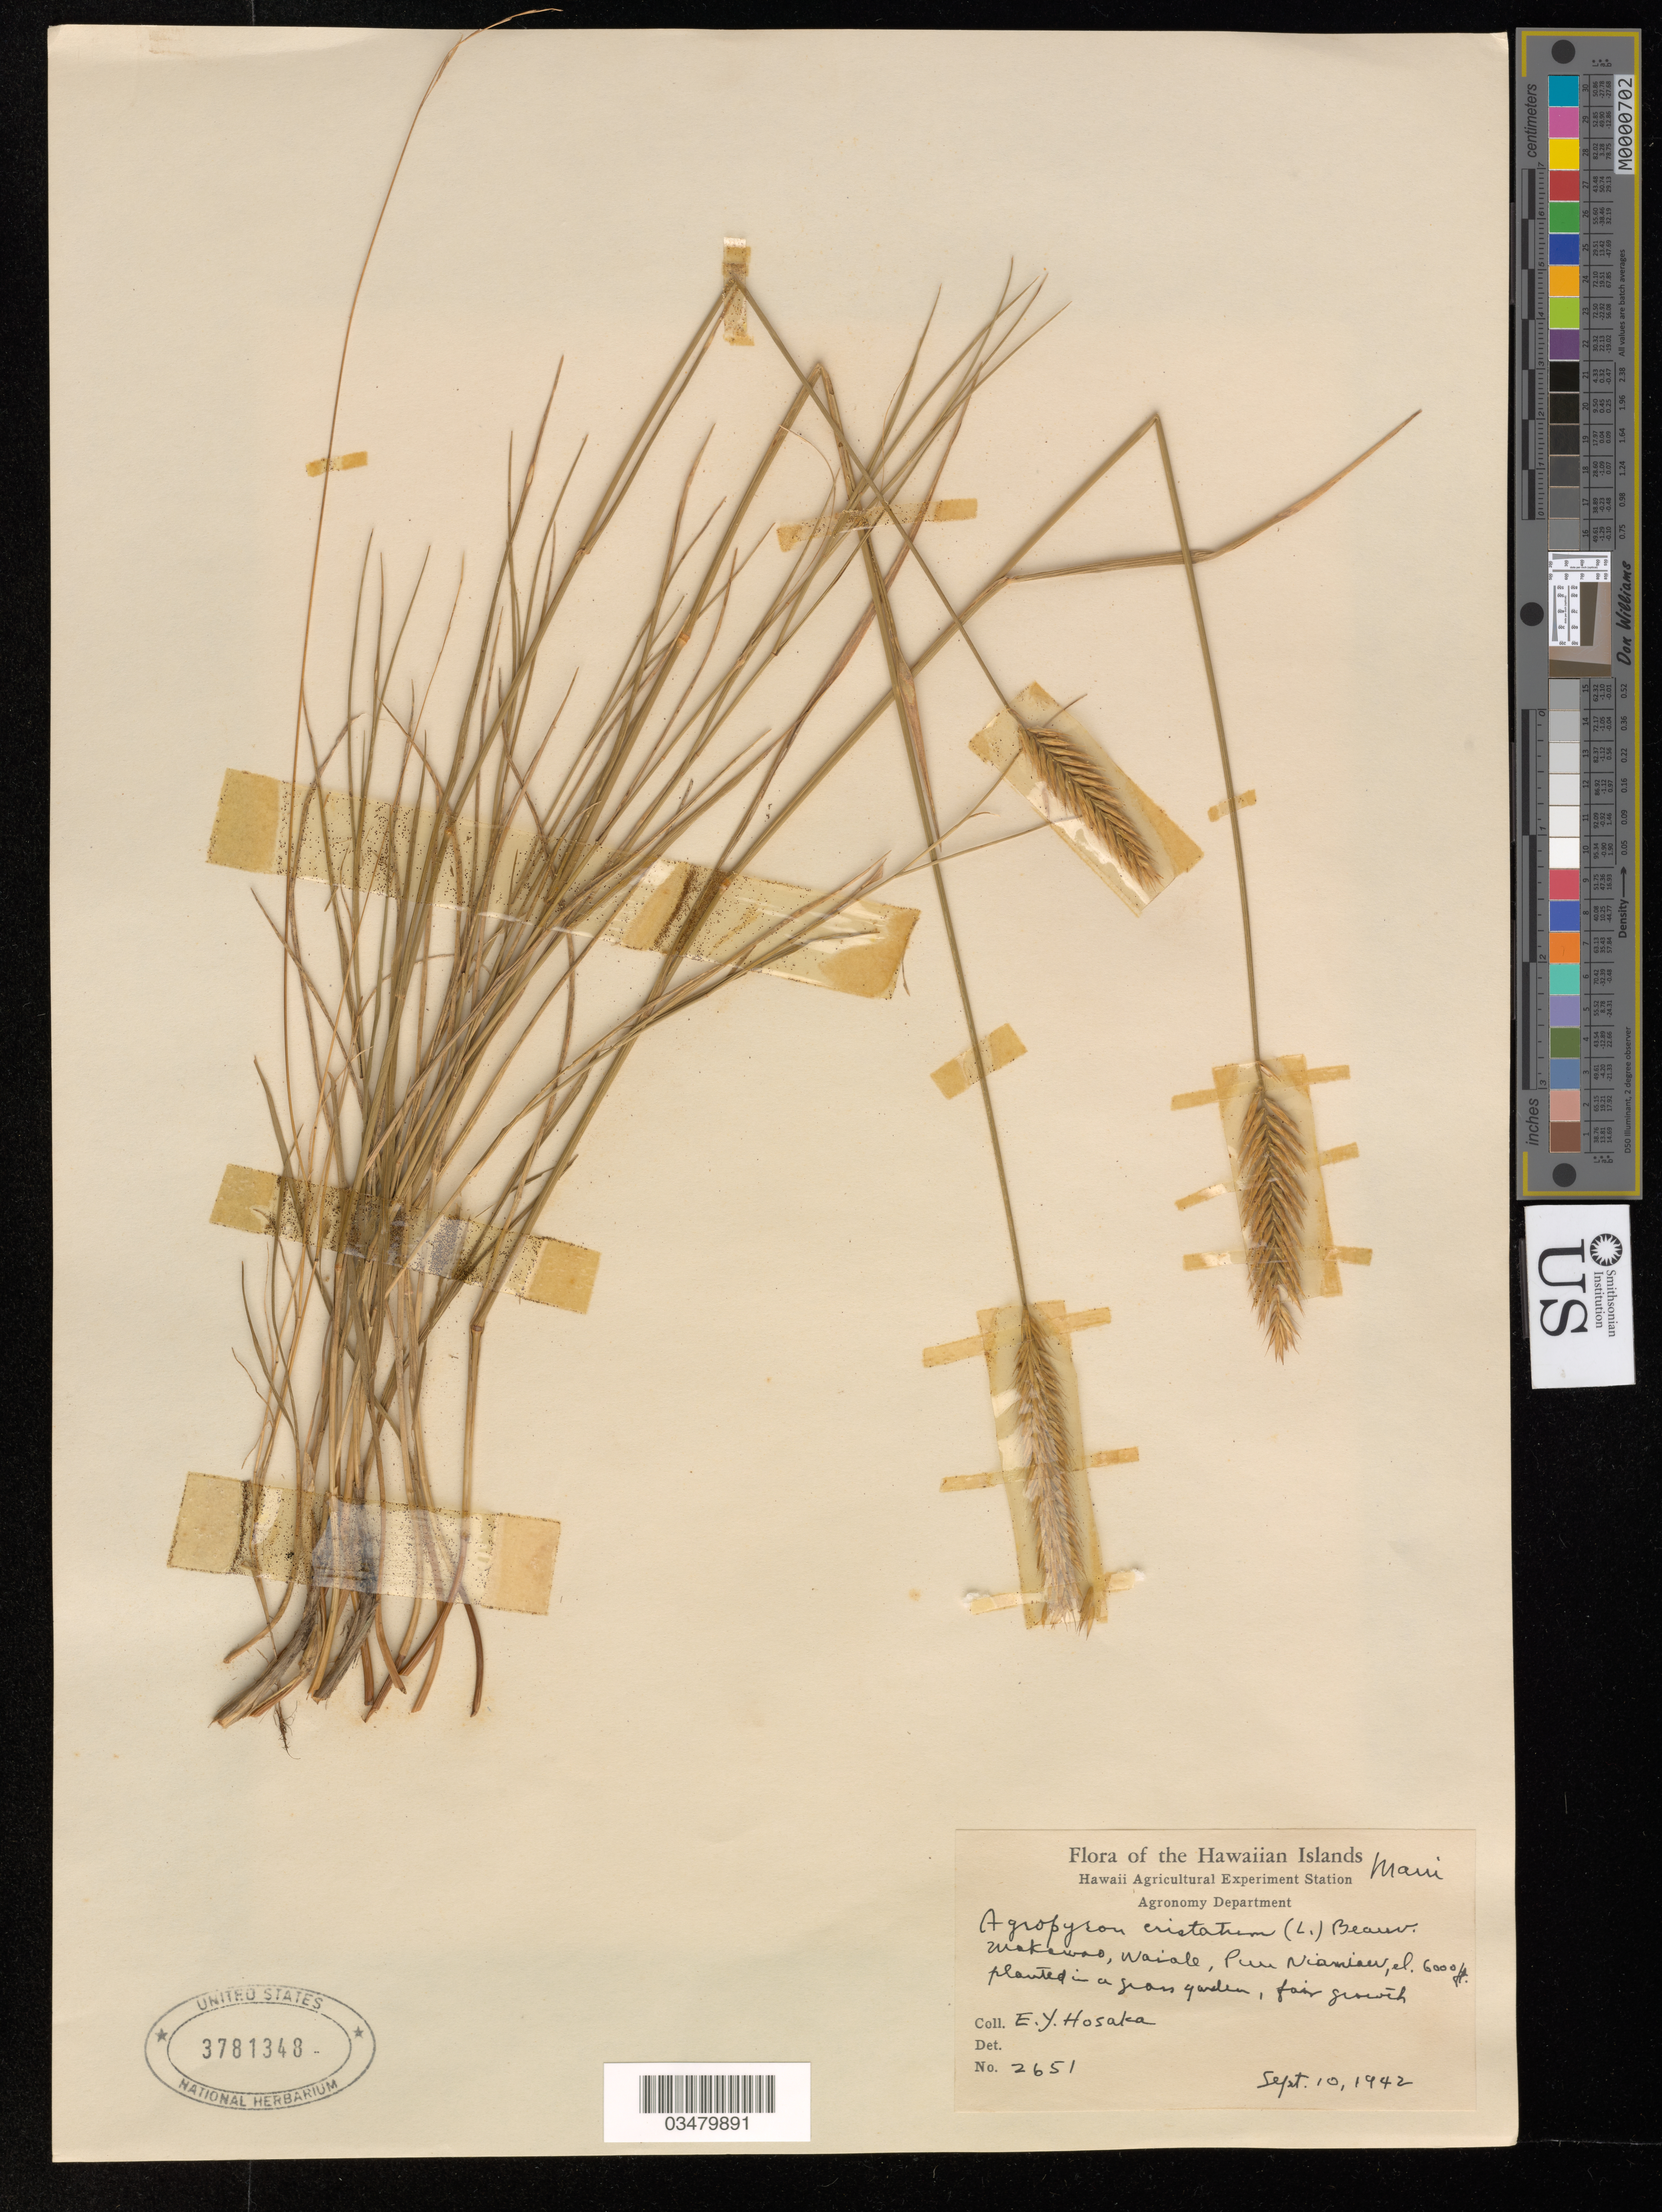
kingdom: Plantae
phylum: Tracheophyta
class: Liliopsida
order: Poales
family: Poaceae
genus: Agropyron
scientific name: Agropyron cristatum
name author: (L.) Gaertn.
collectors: E. Y. Hosaka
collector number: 2651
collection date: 1942-09-10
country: United States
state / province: Hawaii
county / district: Maui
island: Maui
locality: Makawao, Waiaale, Puu Nianiau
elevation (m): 1829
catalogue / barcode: US 3781348